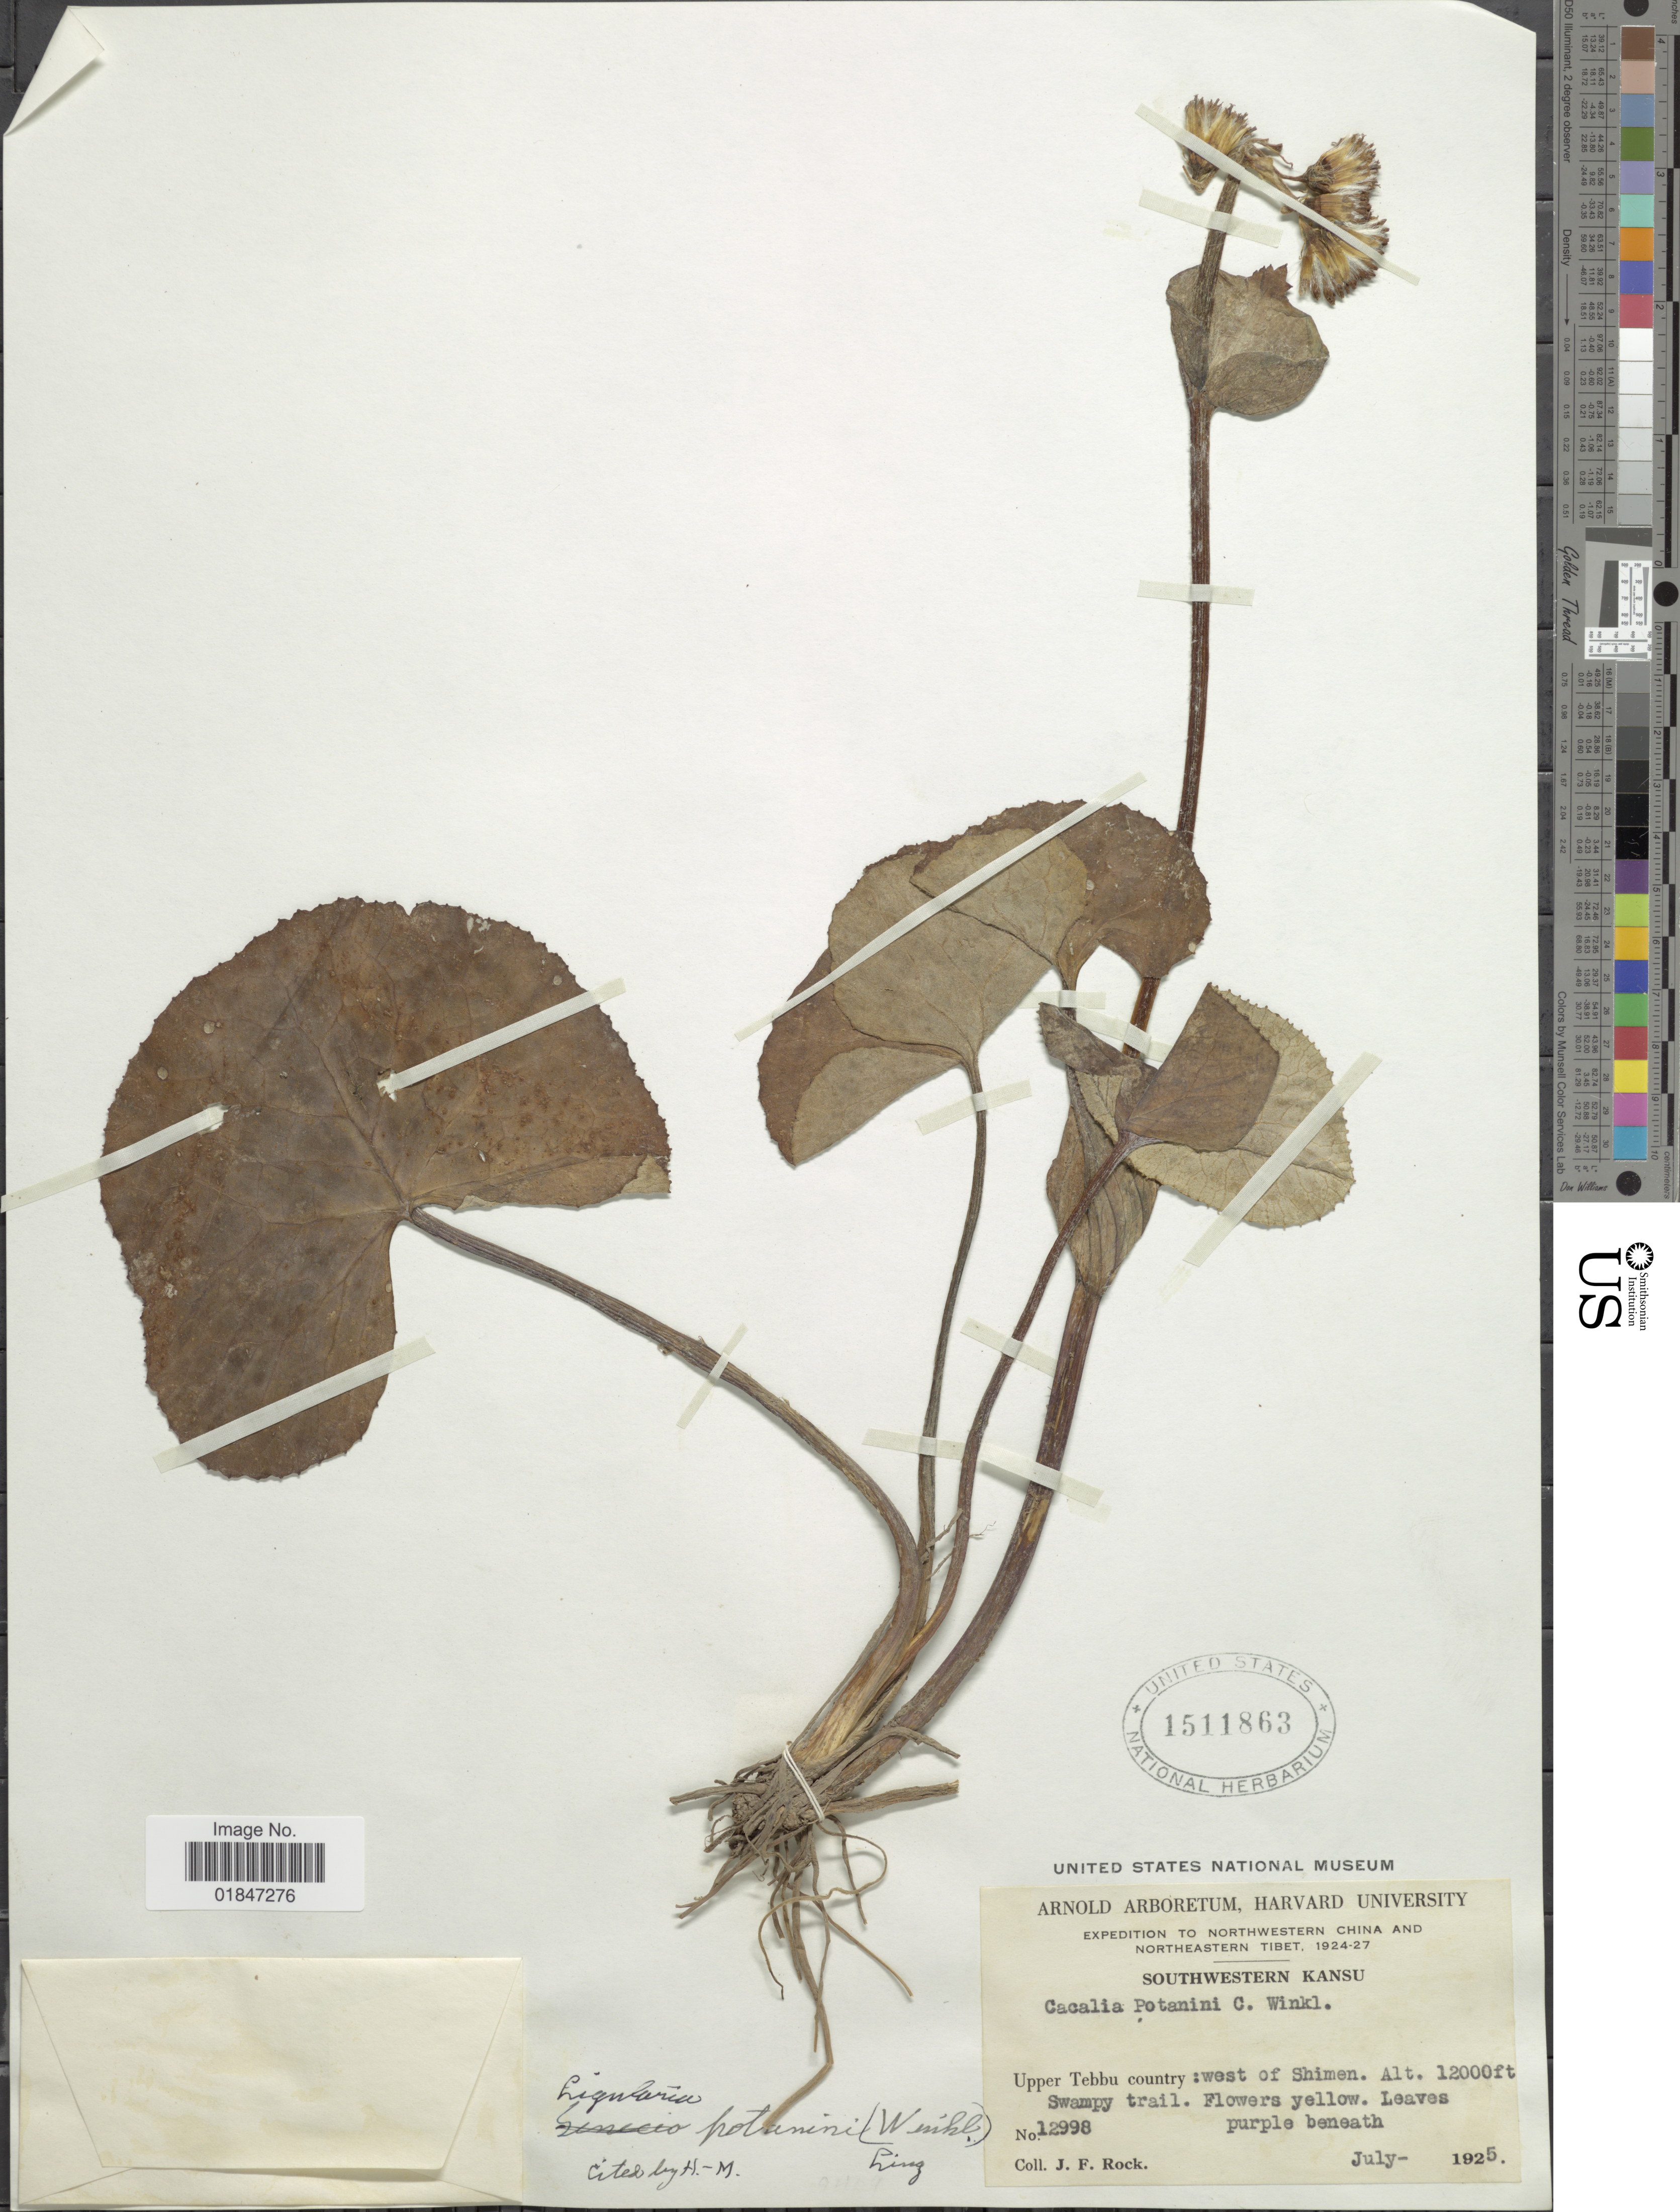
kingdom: Plantae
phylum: Tracheophyta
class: Magnoliopsida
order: Asterales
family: Asteraceae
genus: Ligularia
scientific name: Ligularia potaninii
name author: (C. Winkl.) Ling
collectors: J. Rock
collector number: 12998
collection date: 1925-07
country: China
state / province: Gansu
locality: Northwestern China and Northeastern Tibet. Southwestern Kansu. Upper Tebbu county: west of Shimen.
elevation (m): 3658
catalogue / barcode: US 1511863